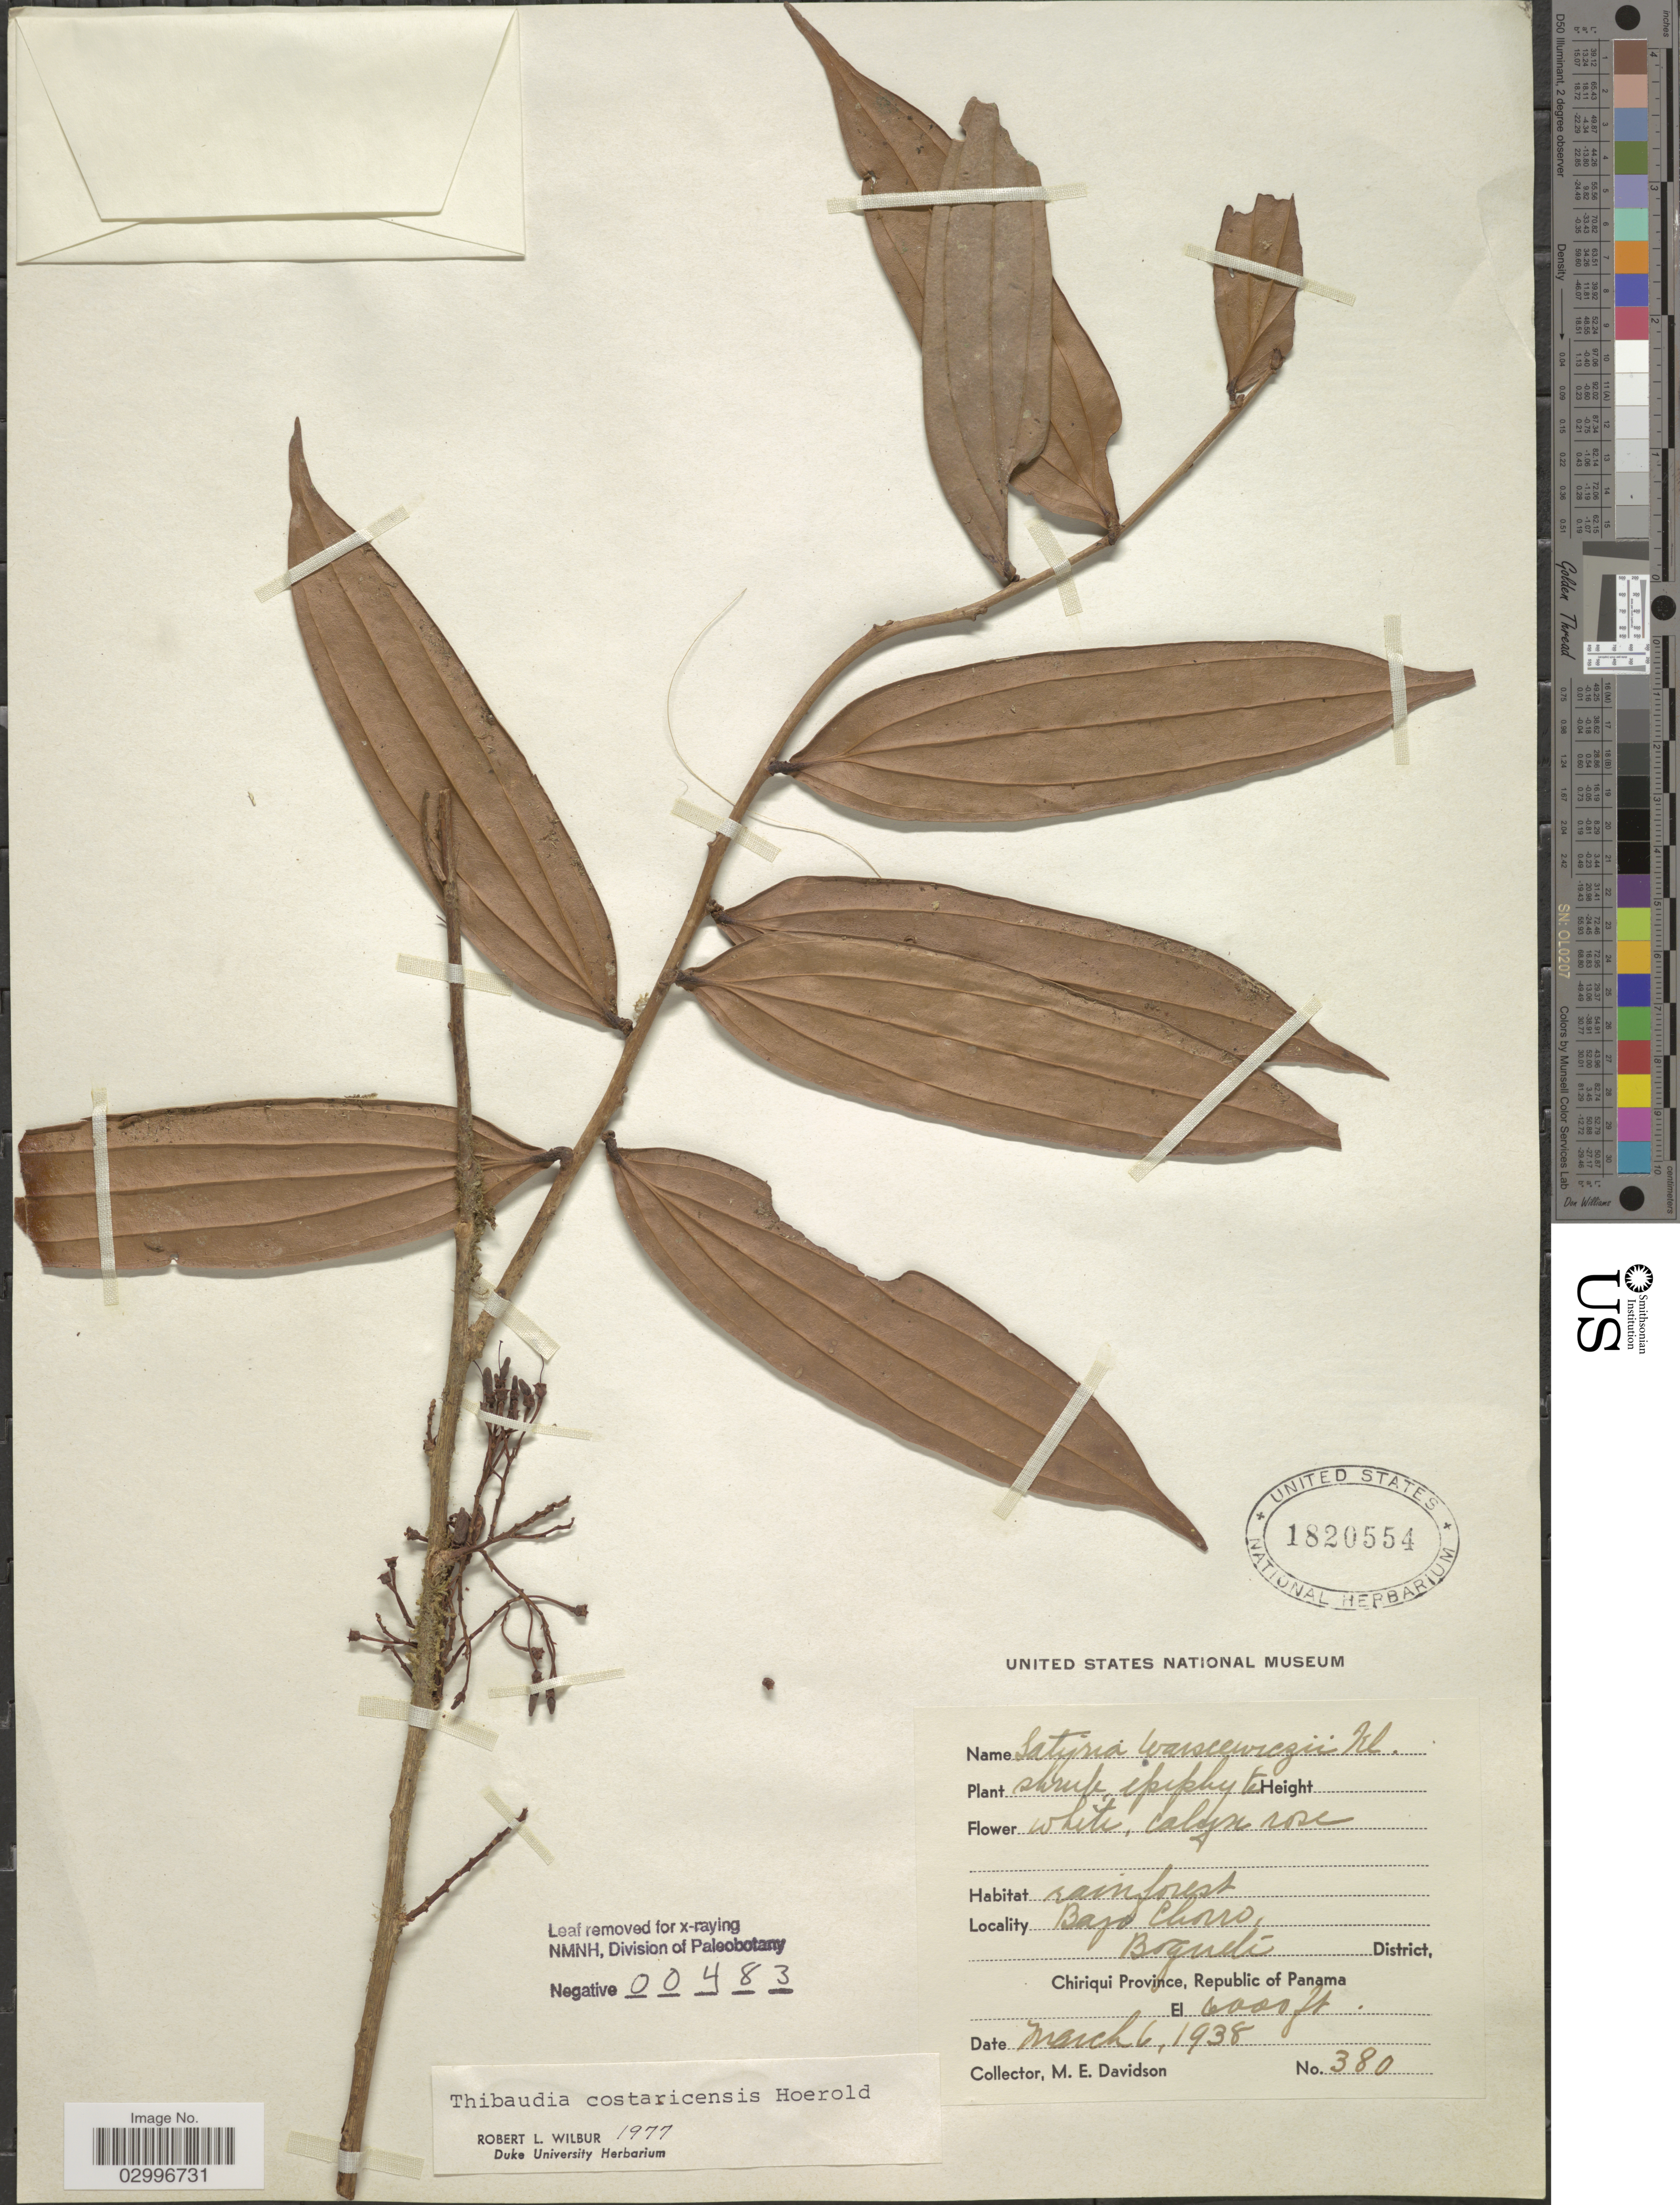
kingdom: Plantae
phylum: Tracheophyta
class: Magnoliopsida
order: Ericales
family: Ericaceae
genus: Thibaudia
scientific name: Thibaudia costaricensis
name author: Hoerold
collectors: M. E. Davidson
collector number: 380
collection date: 1938-03-06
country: Panama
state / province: Chiriqui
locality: Bajo Chorro, Boquete District. Republic of Panama.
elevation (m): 1829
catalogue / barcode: US 1820554